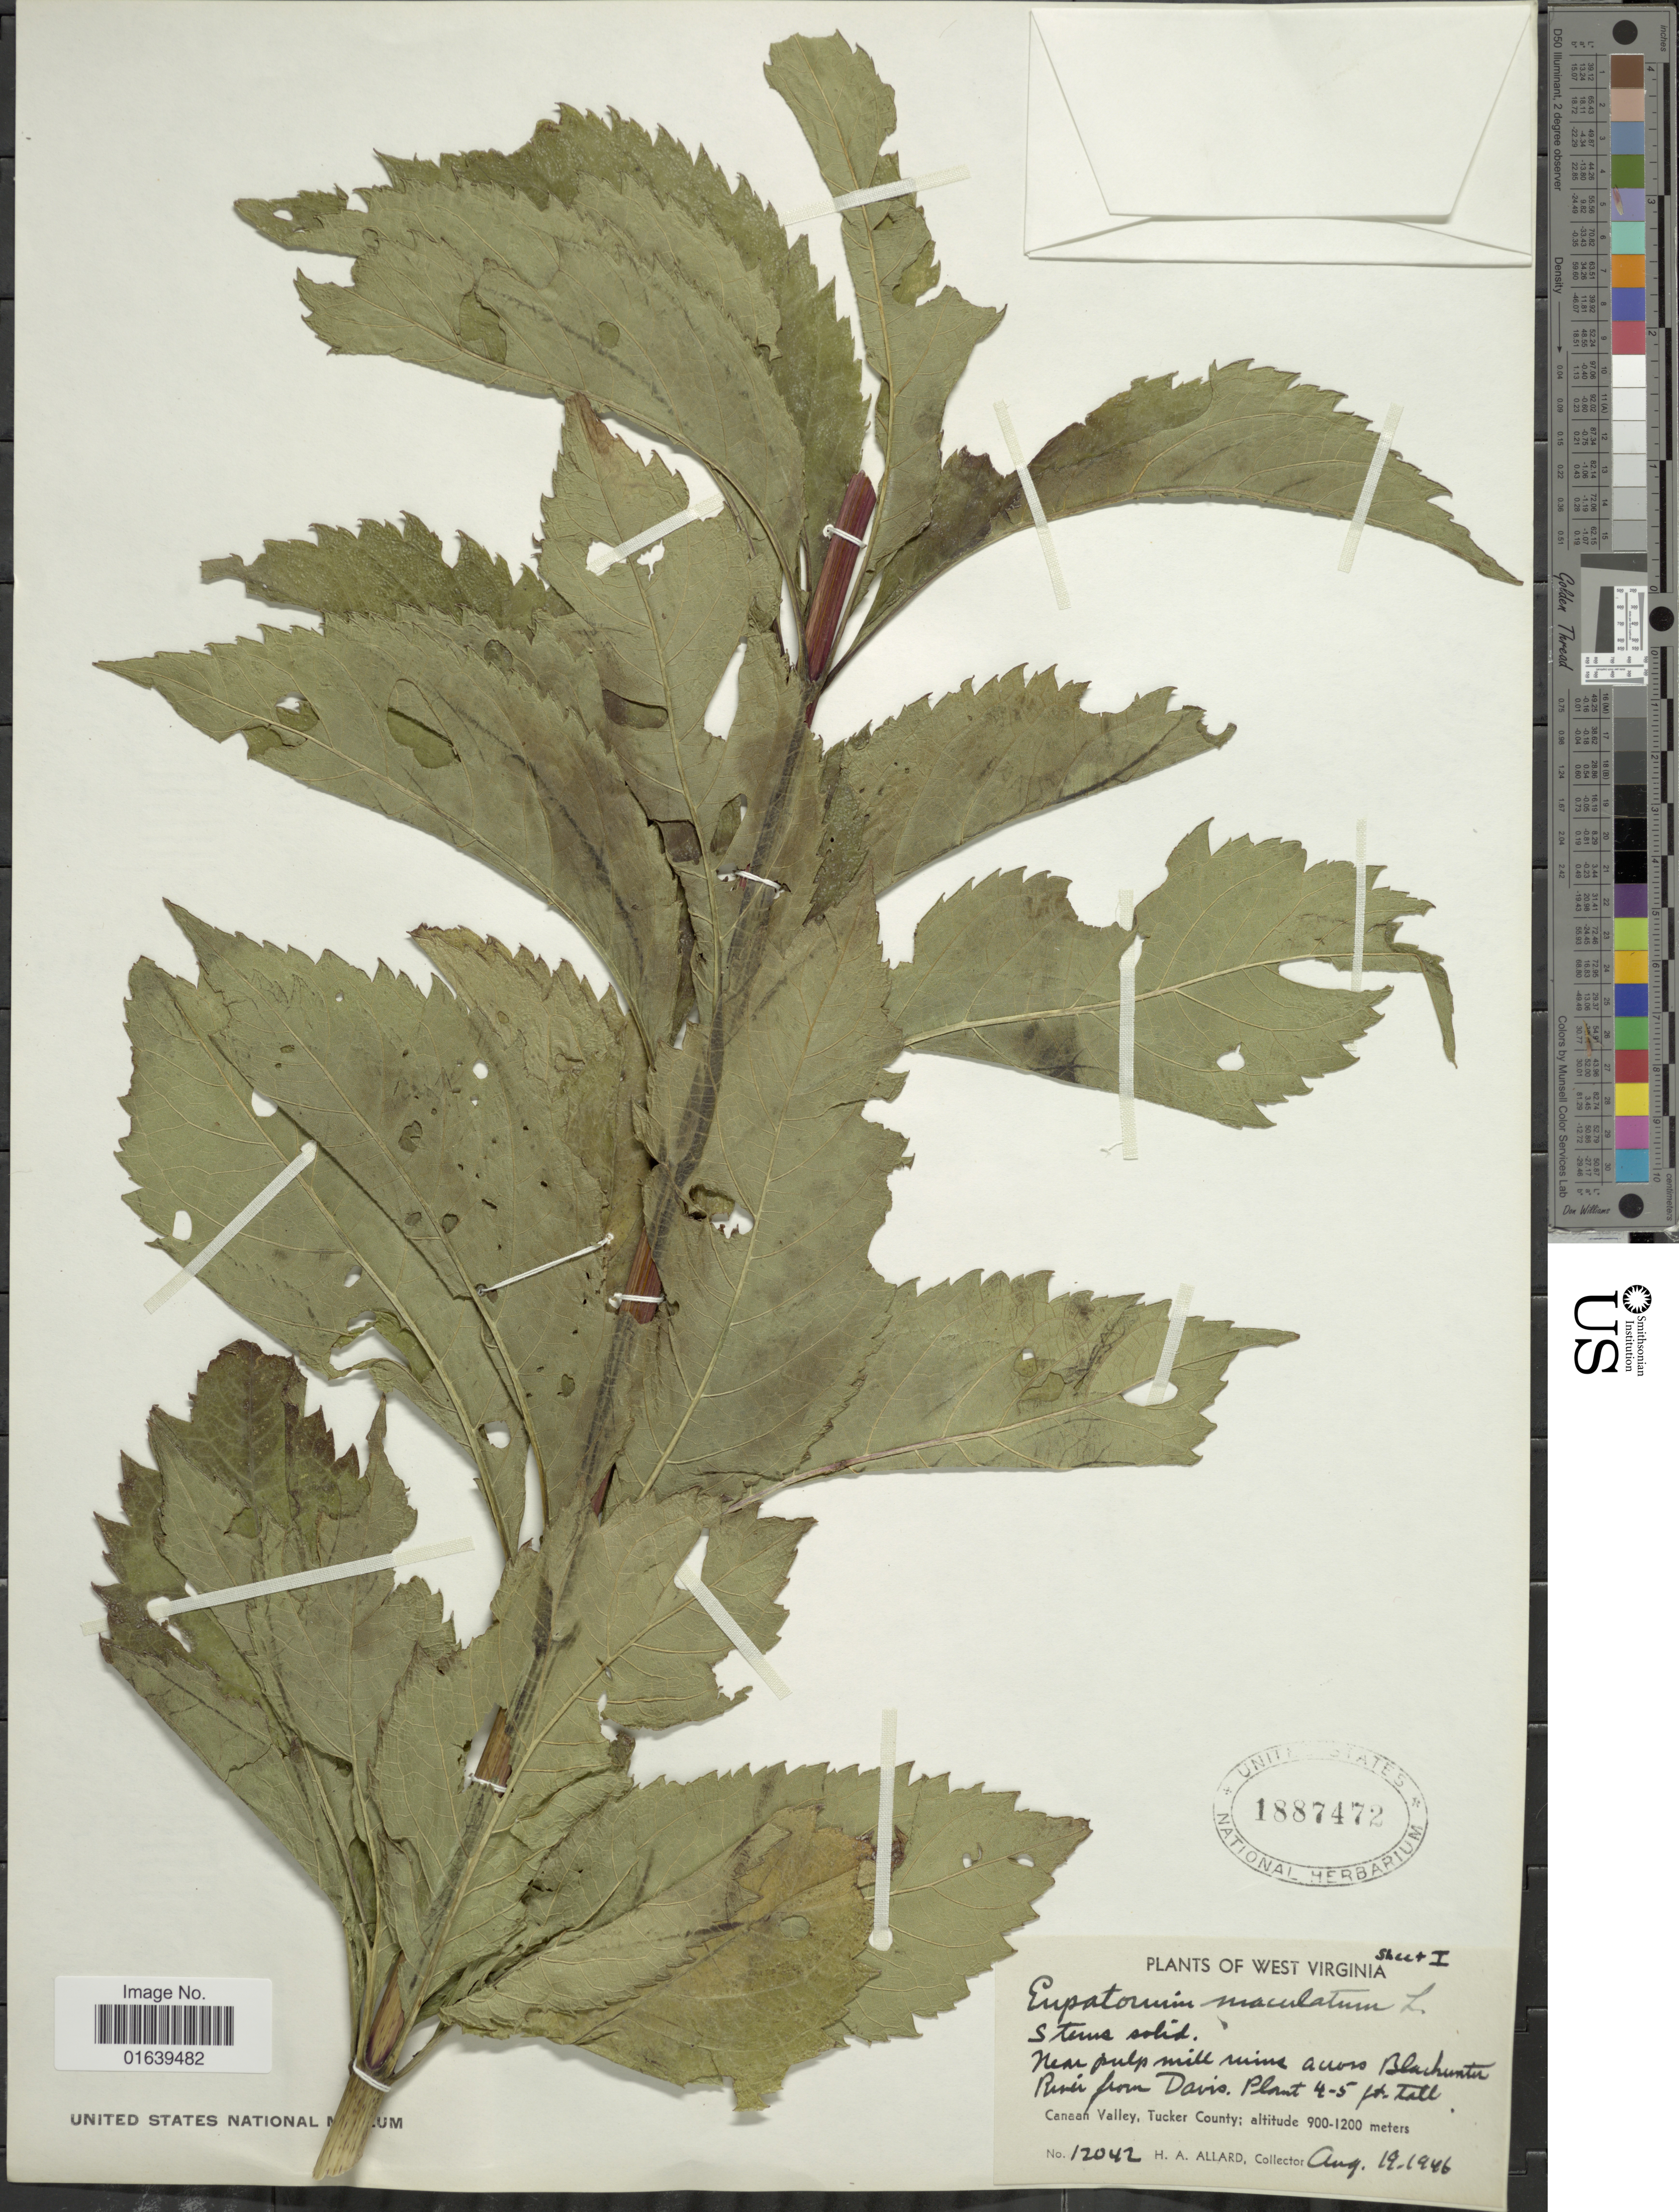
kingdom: Plantae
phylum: Tracheophyta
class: Magnoliopsida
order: Asterales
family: Asteraceae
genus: Eupatorium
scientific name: Eupatorium maculatum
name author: L.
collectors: H. A. Allard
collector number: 12042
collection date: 1946-08-19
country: United States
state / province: West Virginia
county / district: Tucker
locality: Near pulp mill ruins across Blackwater River from Davis, Canaan Valley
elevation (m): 900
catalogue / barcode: US 1887472